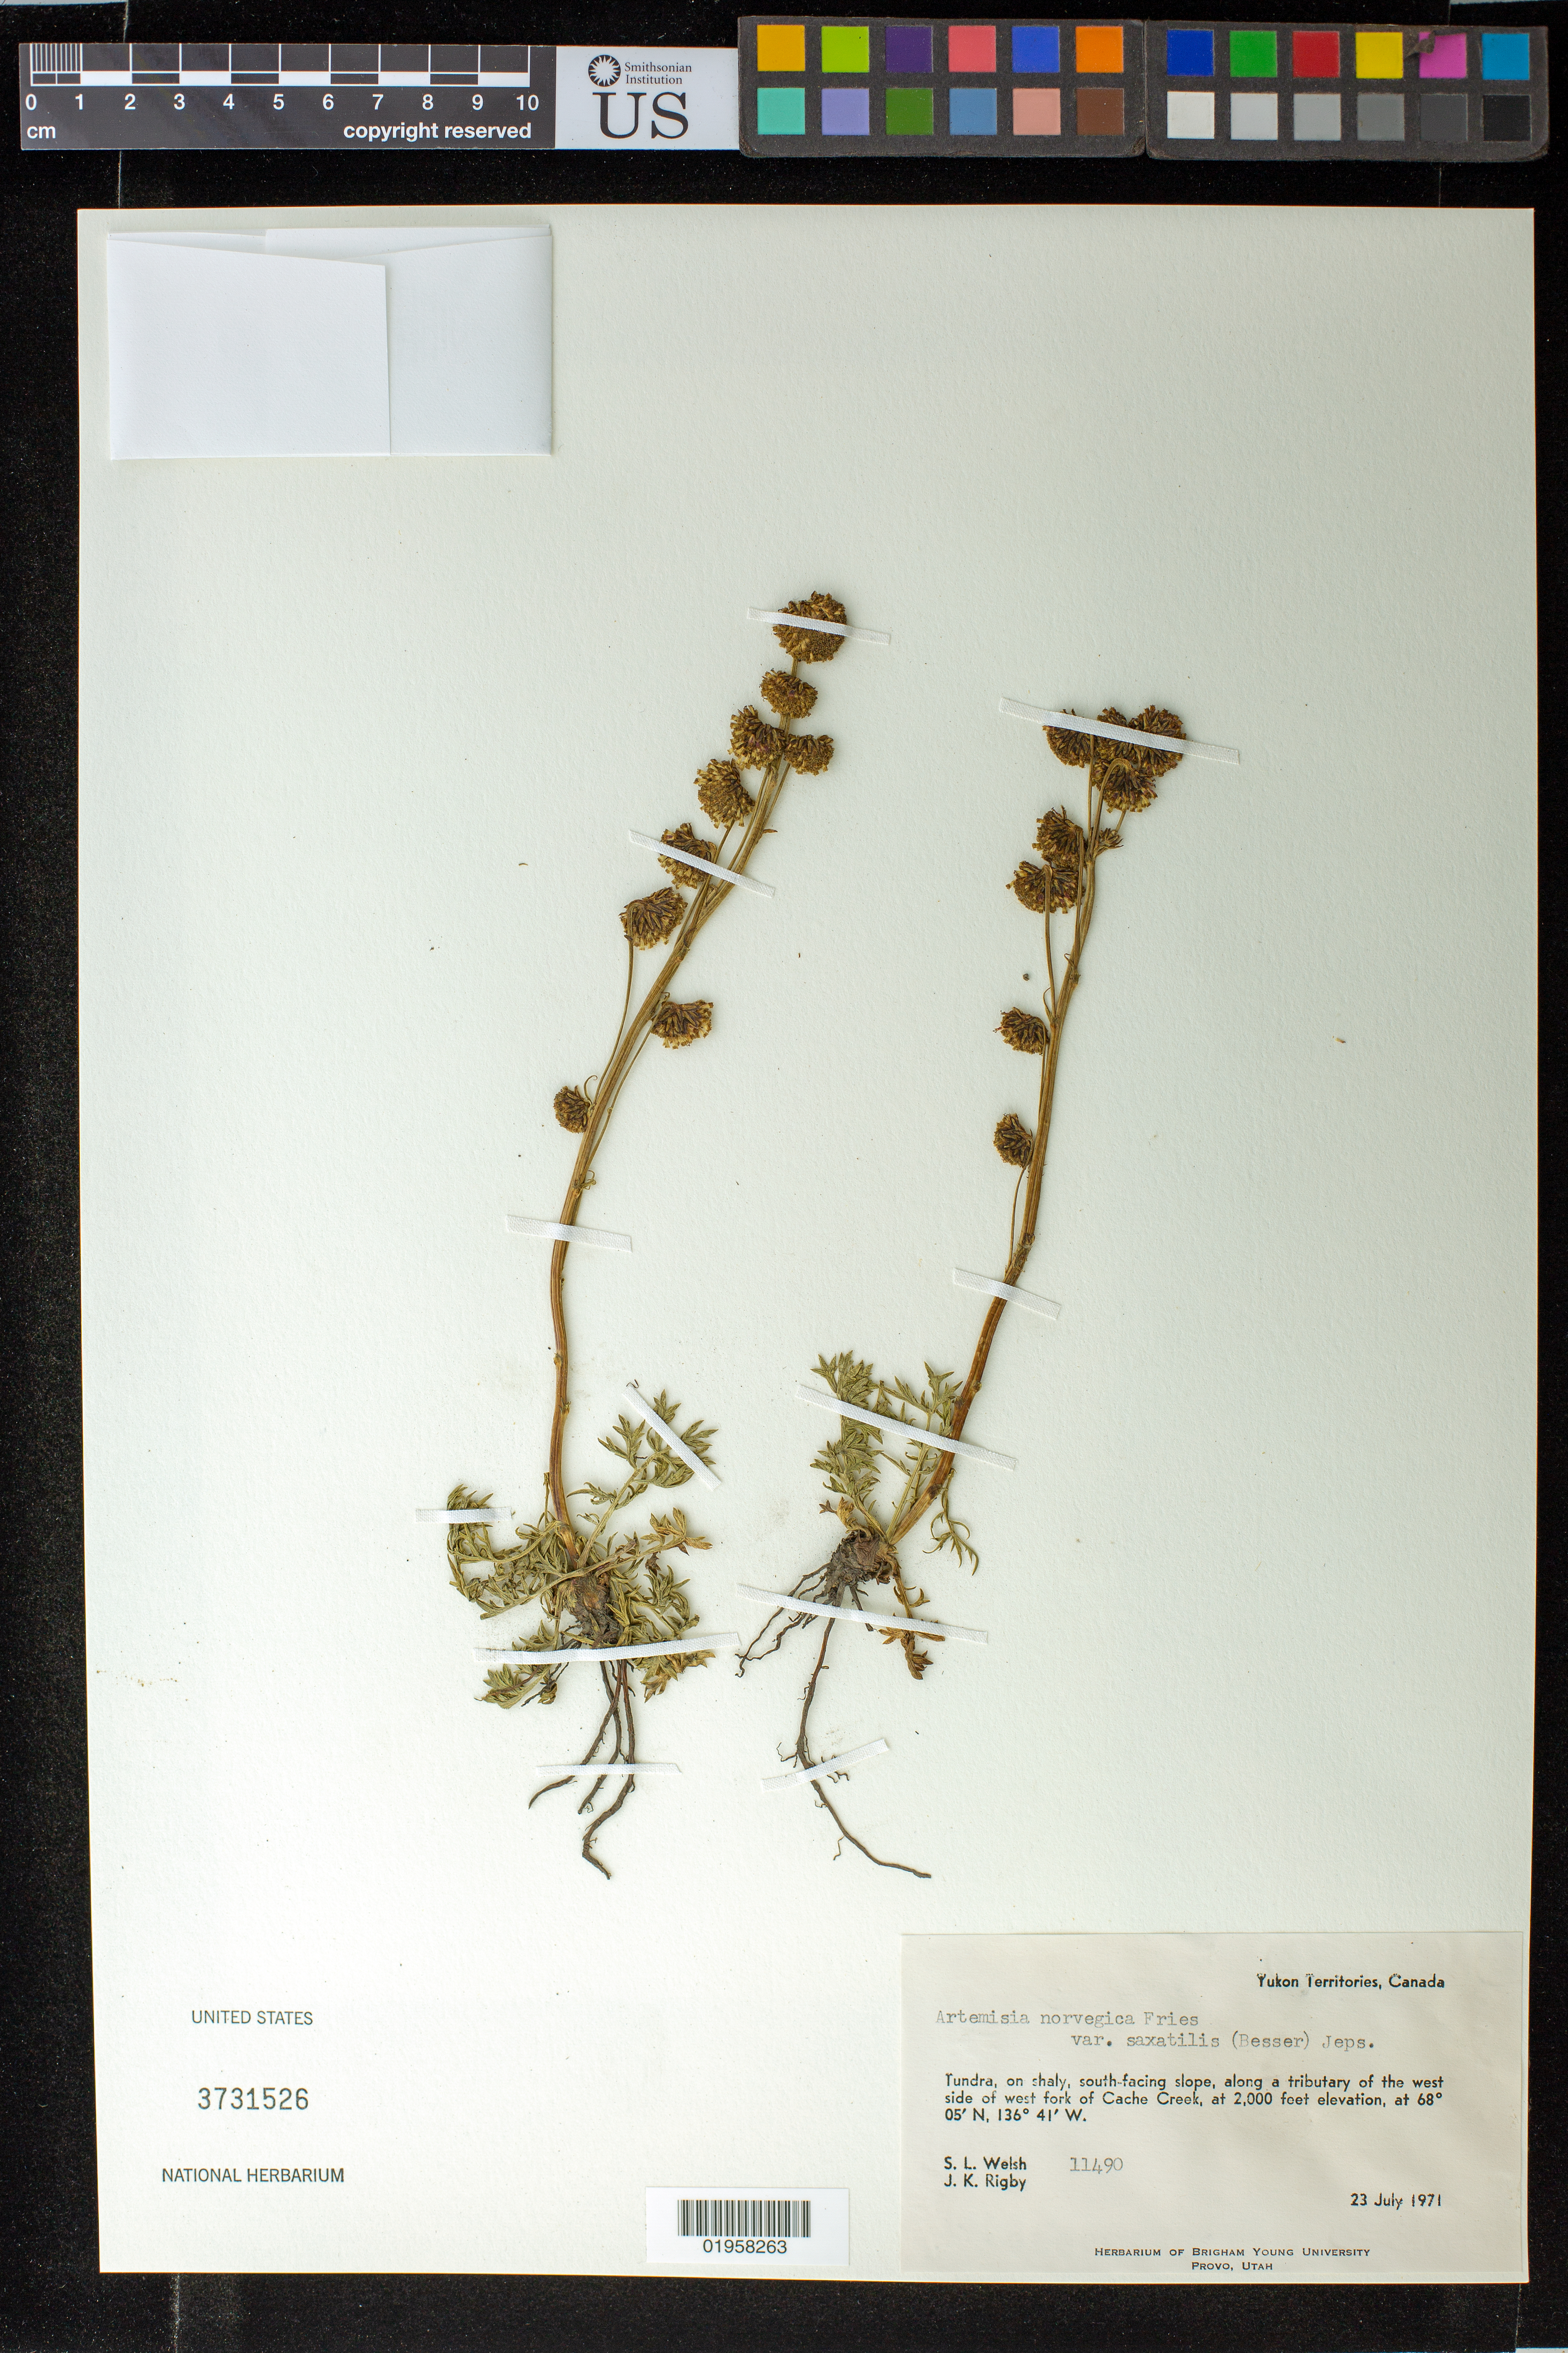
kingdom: Plantae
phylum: Tracheophyta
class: Magnoliopsida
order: Asterales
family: Asteraceae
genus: Artemisia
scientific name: Artemisia norvegica subsp. saxatilis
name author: (Besser) H.M. Hall & Clem.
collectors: S. Welsh & J. Rigby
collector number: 11490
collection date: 1971-07-23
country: Canada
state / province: Yukon Territory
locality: Cache Creek, along a tributary of the W side of W fork of Cache Creek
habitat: Tundra on shaly, south-facing slope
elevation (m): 610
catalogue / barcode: US 3731526